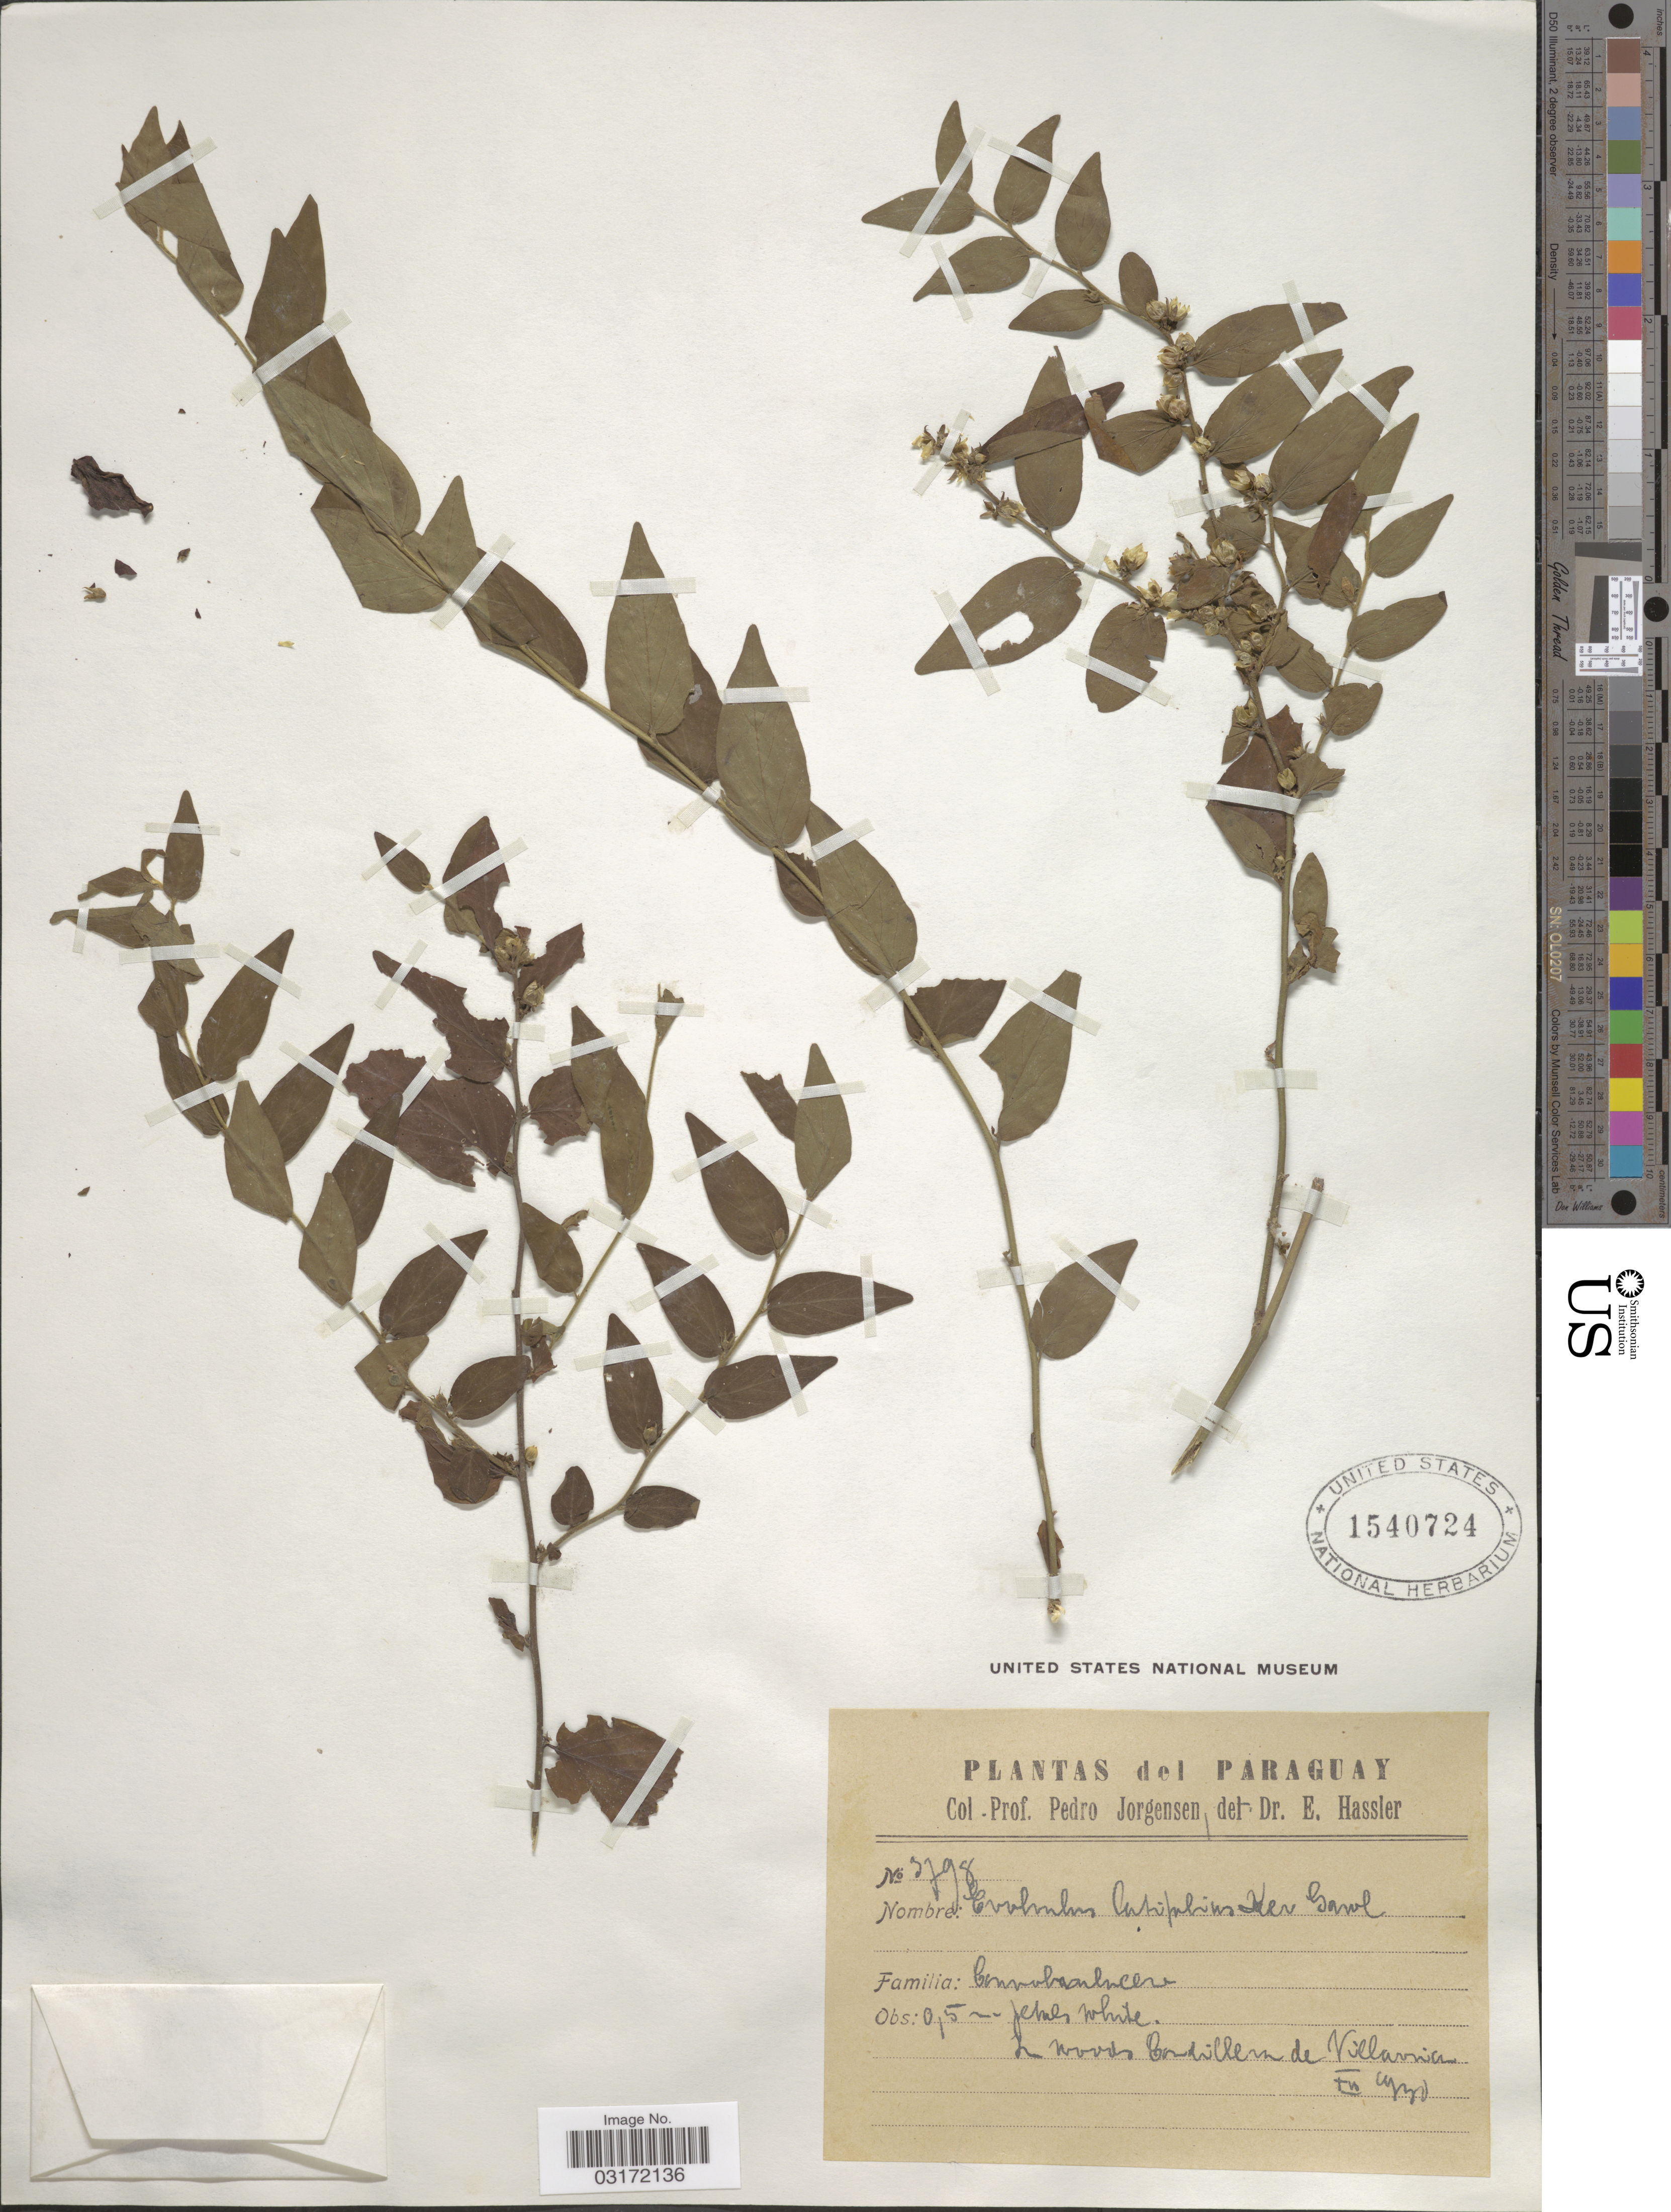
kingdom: Plantae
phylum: Tracheophyta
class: Magnoliopsida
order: Solanales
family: Convolvulaceae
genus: Evolvulus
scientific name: Evolvulus latifolius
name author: Ker Gawl.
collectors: P. Jörgensen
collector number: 3798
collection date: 1930-12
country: Paraguay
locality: In woods Cordillera de Villarrica.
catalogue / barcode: US 1540724